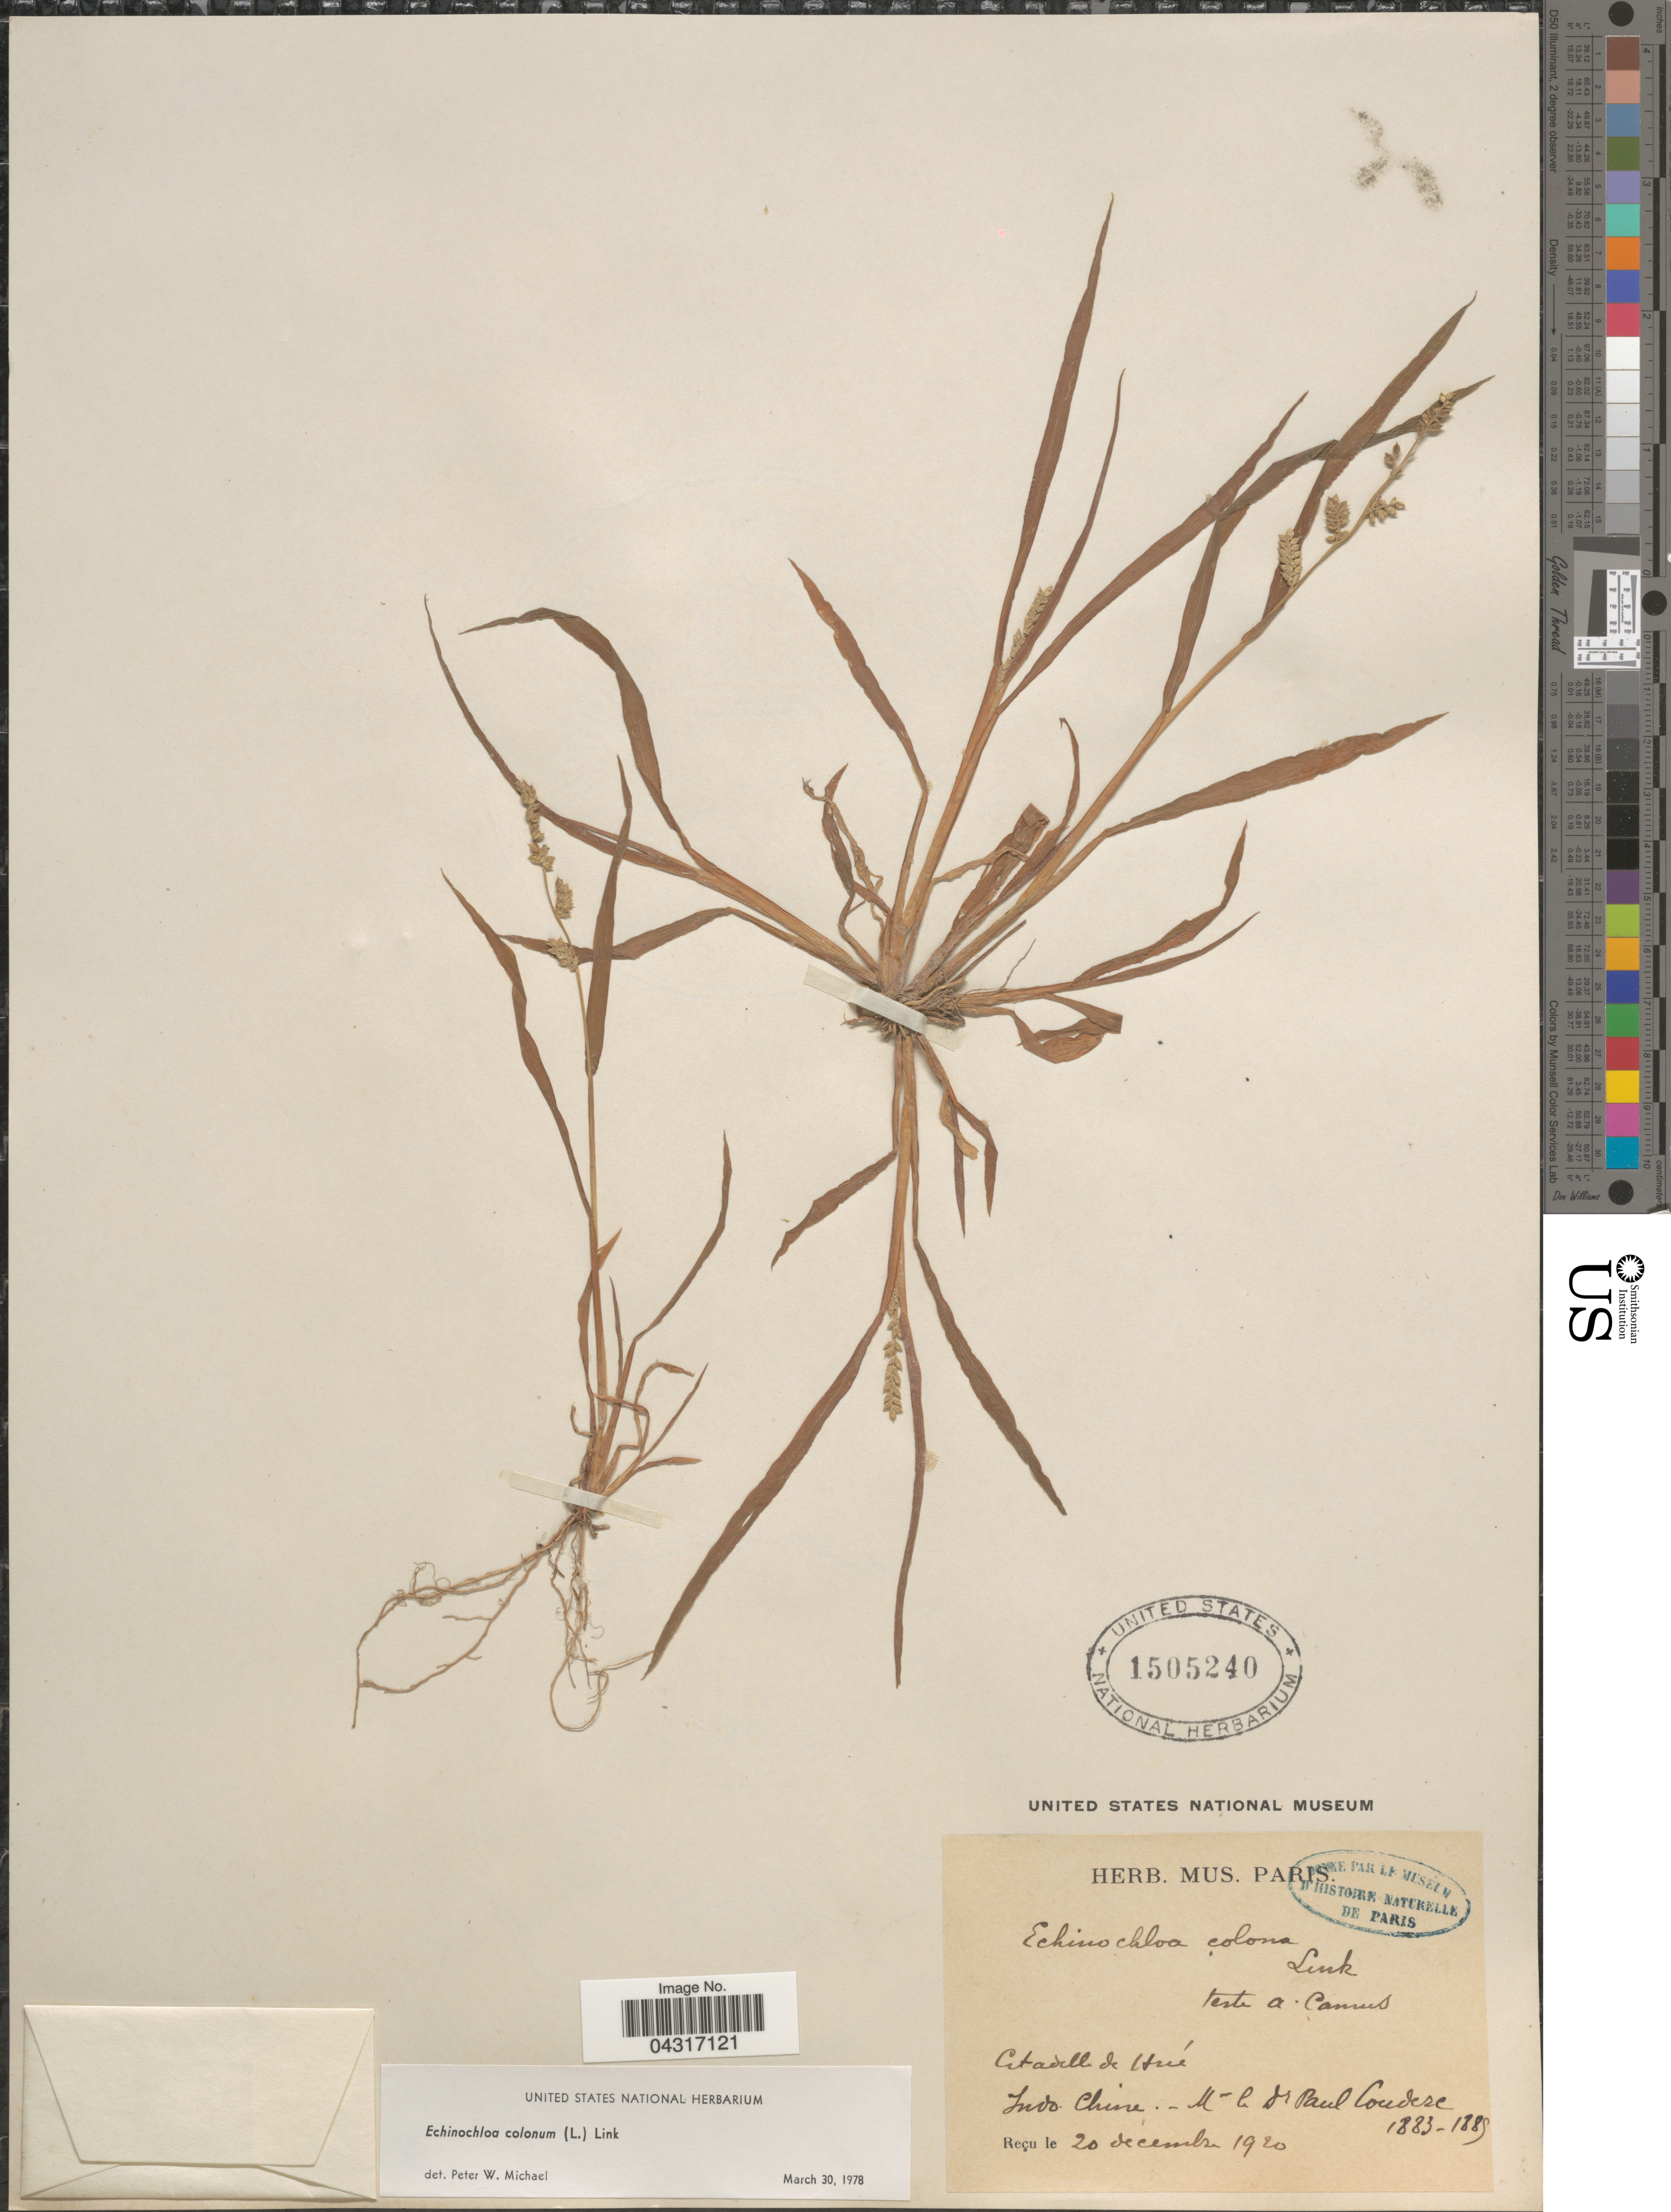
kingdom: Plantae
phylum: Tracheophyta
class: Liliopsida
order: Poales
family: Poaceae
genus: Echinochloa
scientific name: Echinochloa colona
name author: (L.) Link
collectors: P. Couderc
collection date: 1883/1889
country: Vietnam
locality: Citadell de Hué. Indo Chine.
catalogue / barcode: US 1505240